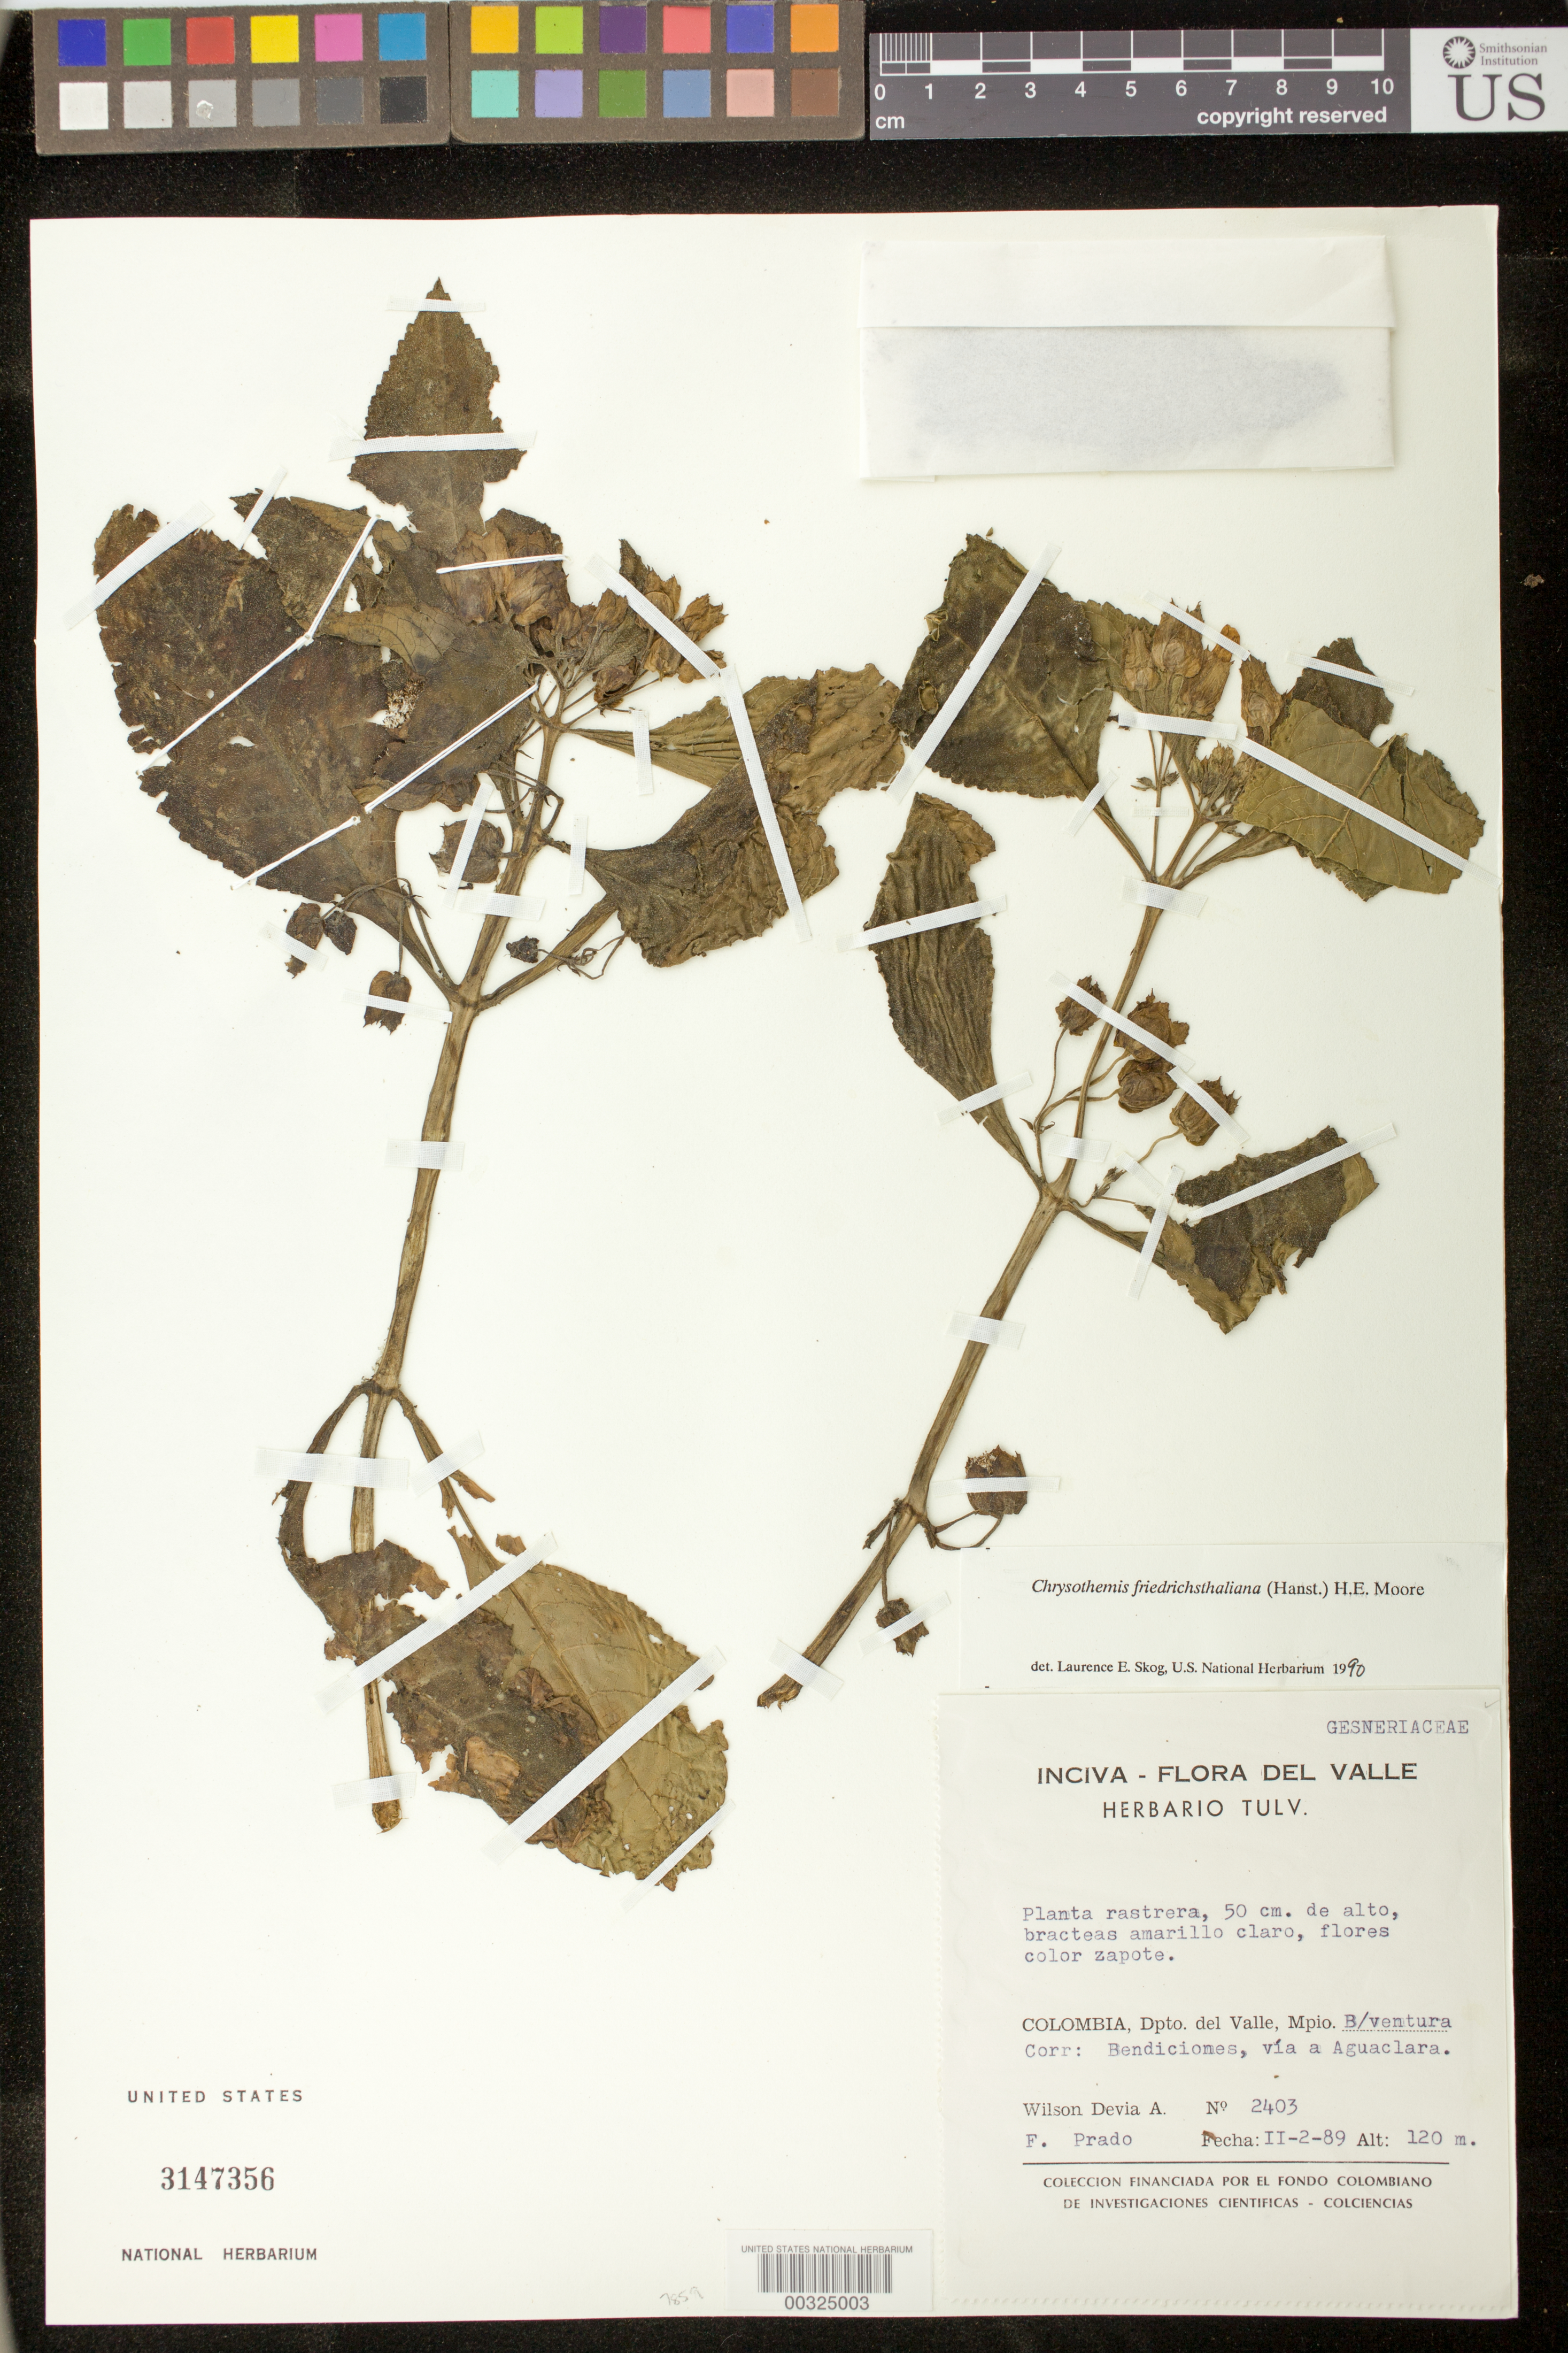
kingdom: Plantae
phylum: Tracheophyta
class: Magnoliopsida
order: Lamiales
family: Gesneriaceae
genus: Chrysothemis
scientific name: Chrysothemis friedrichsthaliana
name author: (Hanst.) H.E. Moore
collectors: W. Devia A. & F. Prado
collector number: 2403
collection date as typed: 02 Feb 1989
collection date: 1989-02-02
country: Colombia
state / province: Valle del Cauca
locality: Mun. of B/ventura, corr: Bendiciones, via a Aguaclara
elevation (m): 120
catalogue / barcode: US 3147356